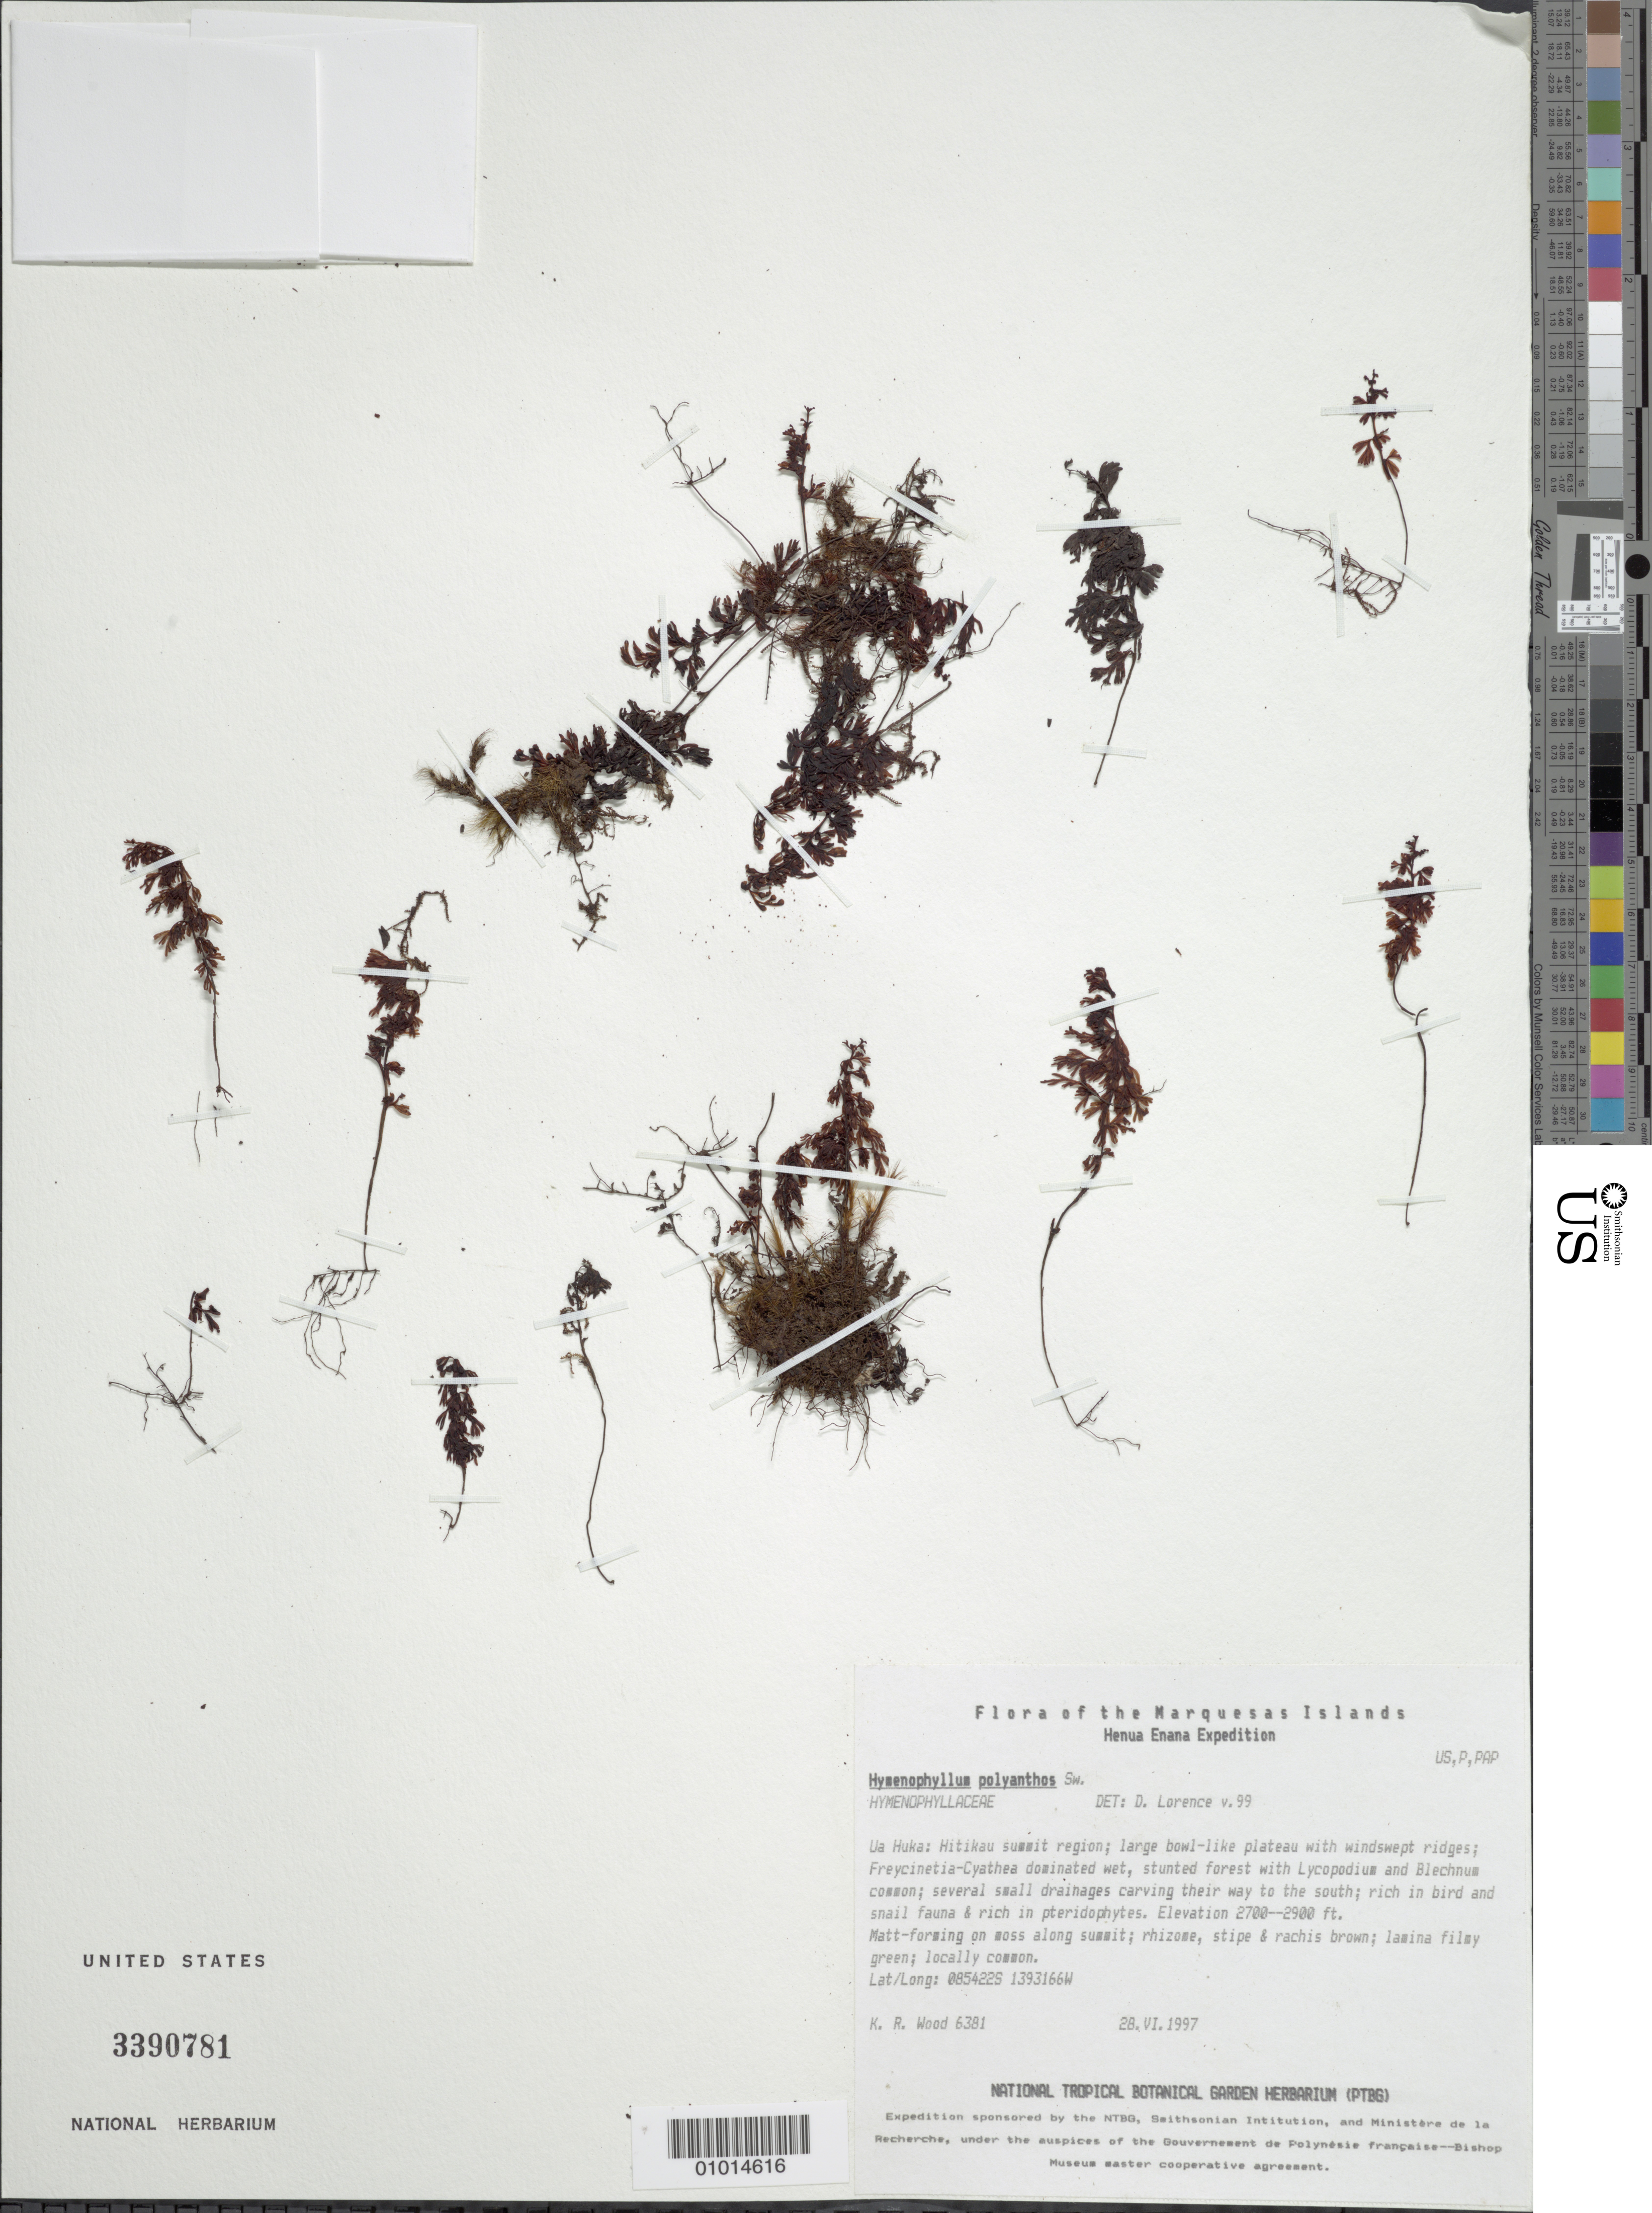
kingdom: Plantae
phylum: Tracheophyta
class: Polypodiopsida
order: Hymenophyllales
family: Hymenophyllaceae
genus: Hymenophyllum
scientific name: Hymenophyllum polyanthos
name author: (Sw.) Sw.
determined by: Lorence, David H., (PTBG), National Tropical Botanical Garden (UNITED STATES)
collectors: K. R. Wood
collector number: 6381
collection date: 1997-06-28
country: French Polynesia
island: Ua Huka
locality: Hitikau summit region, large bowl-like plateau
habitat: Windswept ridges, Freycinetia-Cyathea dominated wet stunted forest, rich in pteridophytes; locally common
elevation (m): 823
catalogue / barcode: US 3390781